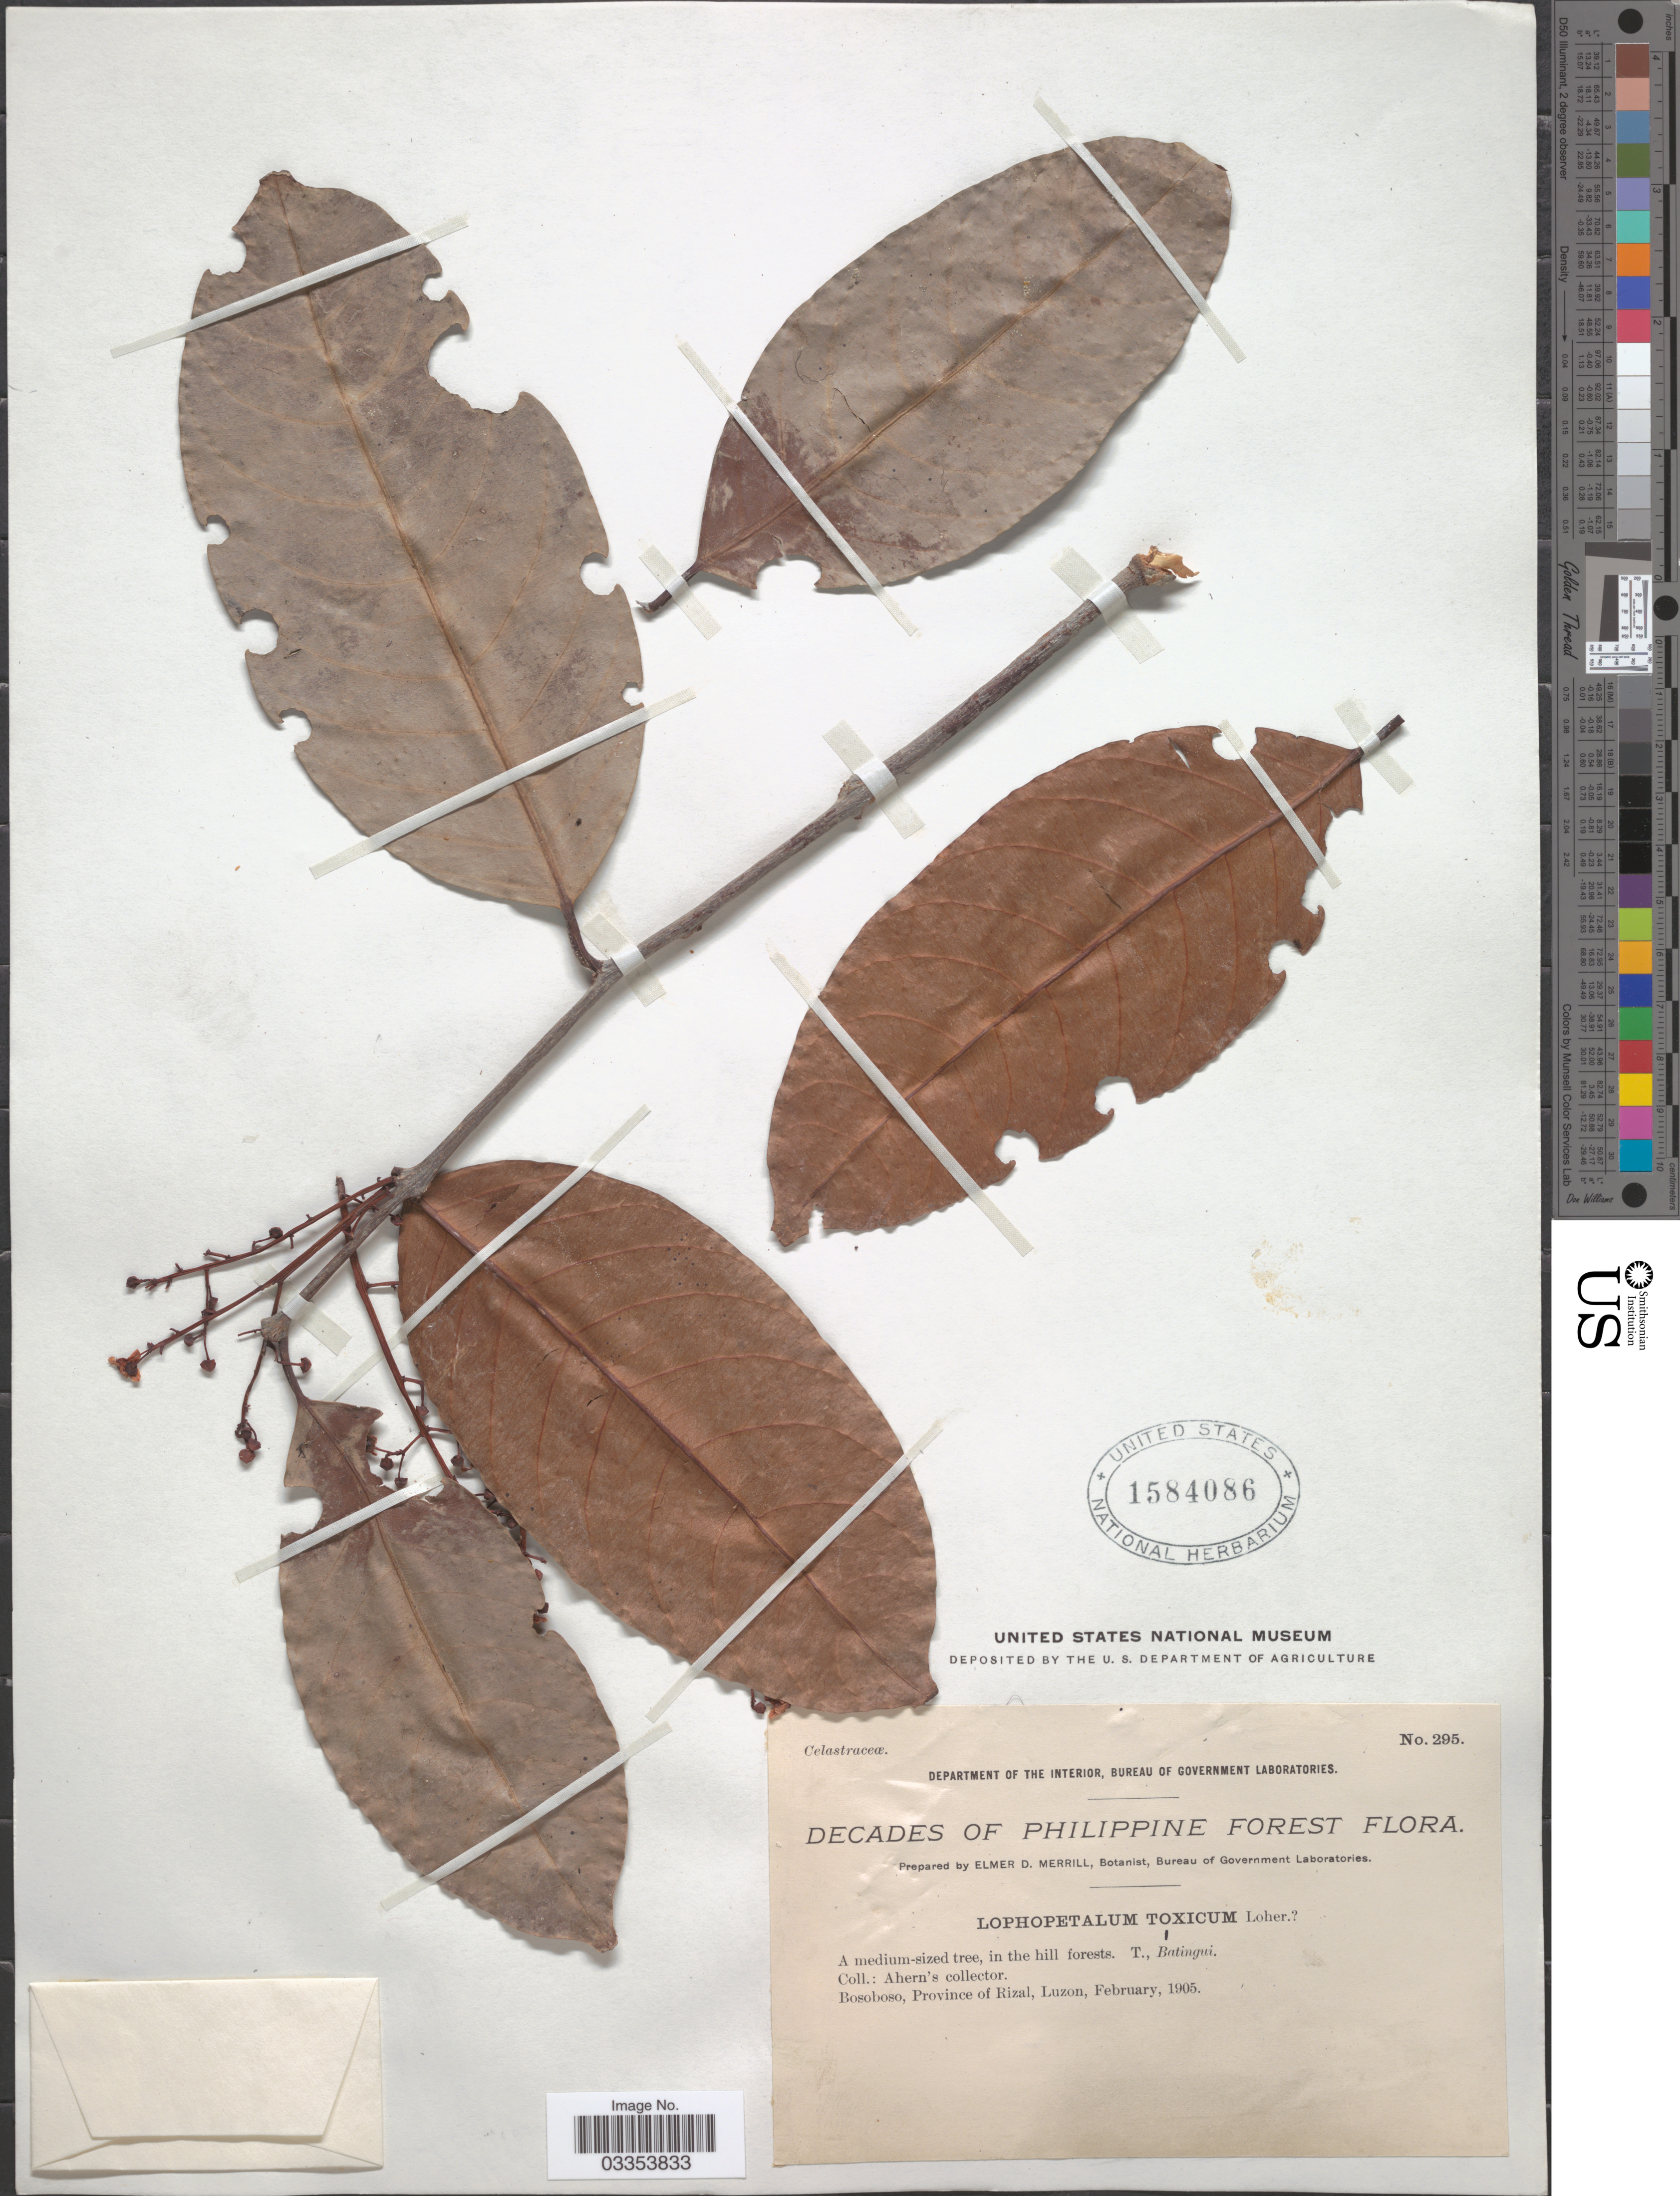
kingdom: Plantae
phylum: Tracheophyta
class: Magnoliopsida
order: Celastrales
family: Celastraceae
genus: Lophopetalum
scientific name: Lophopetalum javanicum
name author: (Zoll.) Turcz.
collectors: Ahern's collector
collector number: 295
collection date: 1905-02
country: Philippines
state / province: Calabarzon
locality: Bosoboso, Province of Rizal, Luzon.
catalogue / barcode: US 1584086